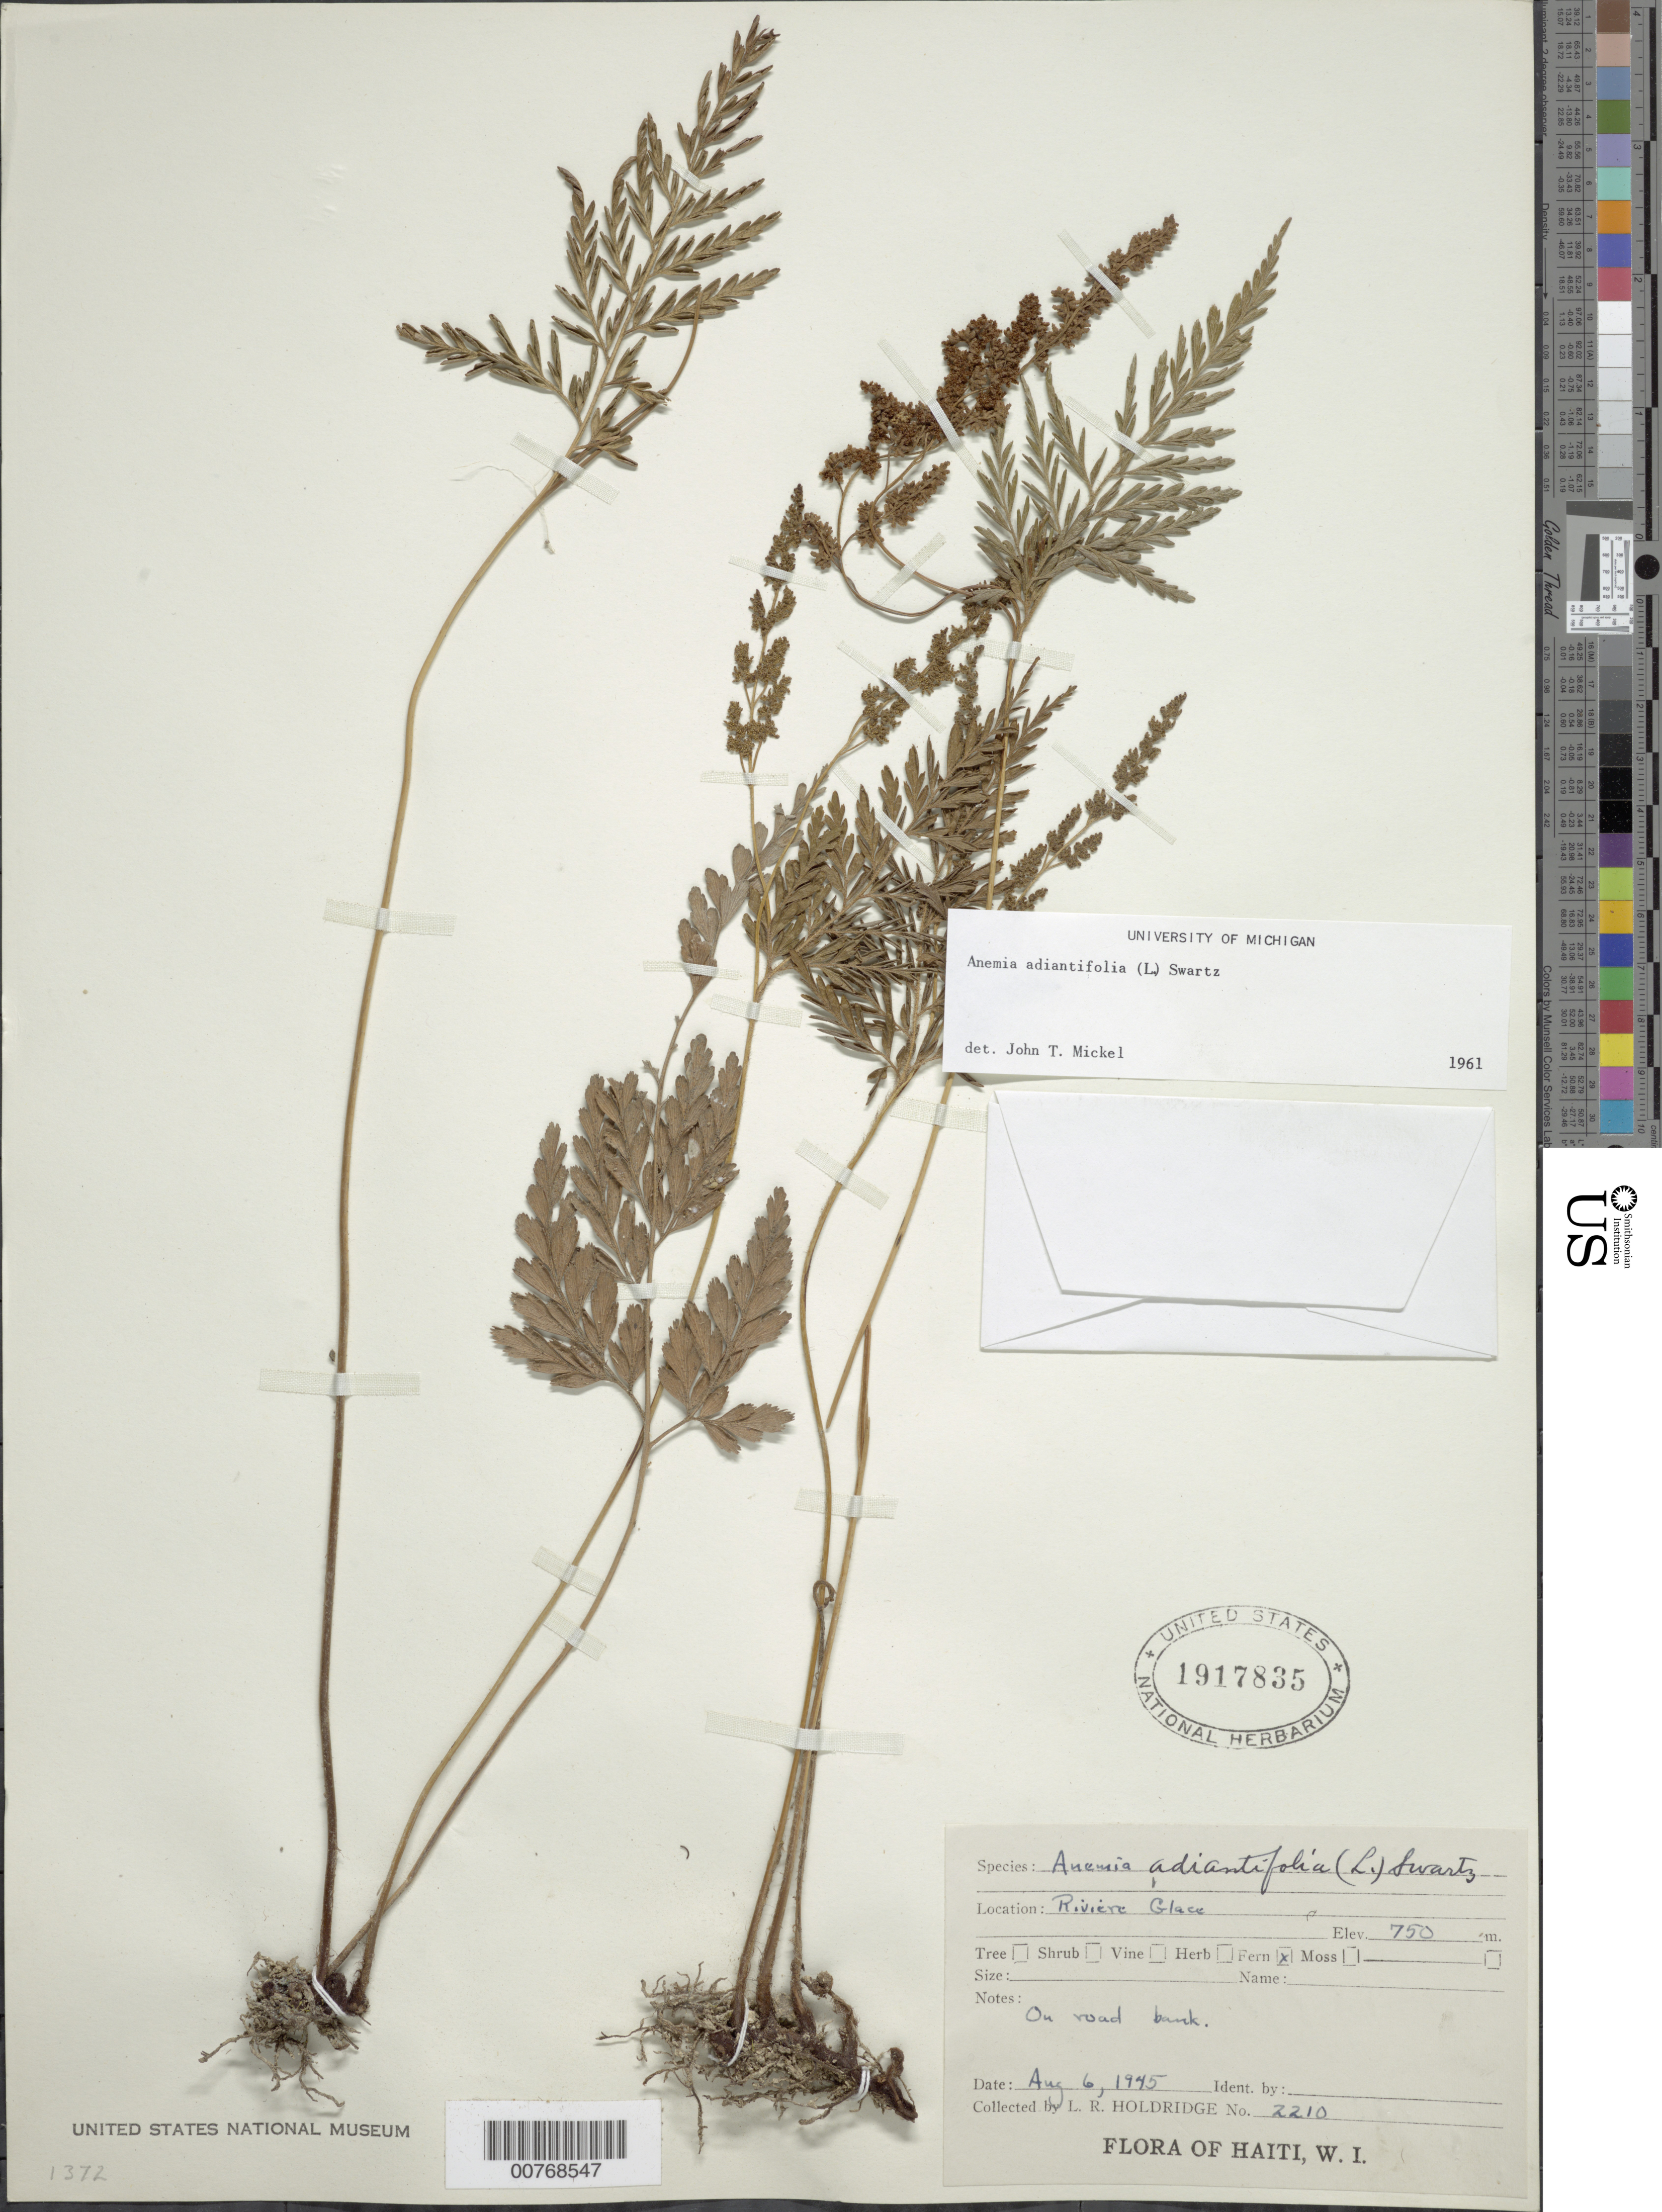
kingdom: Plantae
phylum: Tracheophyta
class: Polypodiopsida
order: Schizaeales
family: Anemiaceae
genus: Anemia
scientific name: Anemia adiantifolia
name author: (L.) Sw.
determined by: Mickel, J. T., (NY), New York Botanical Garden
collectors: L. Holdridge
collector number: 2210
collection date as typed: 06 Aug 1945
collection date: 1945-08-06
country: Haiti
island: Hispaniola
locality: Riviere Glace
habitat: On road bank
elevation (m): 750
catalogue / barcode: US 1917835